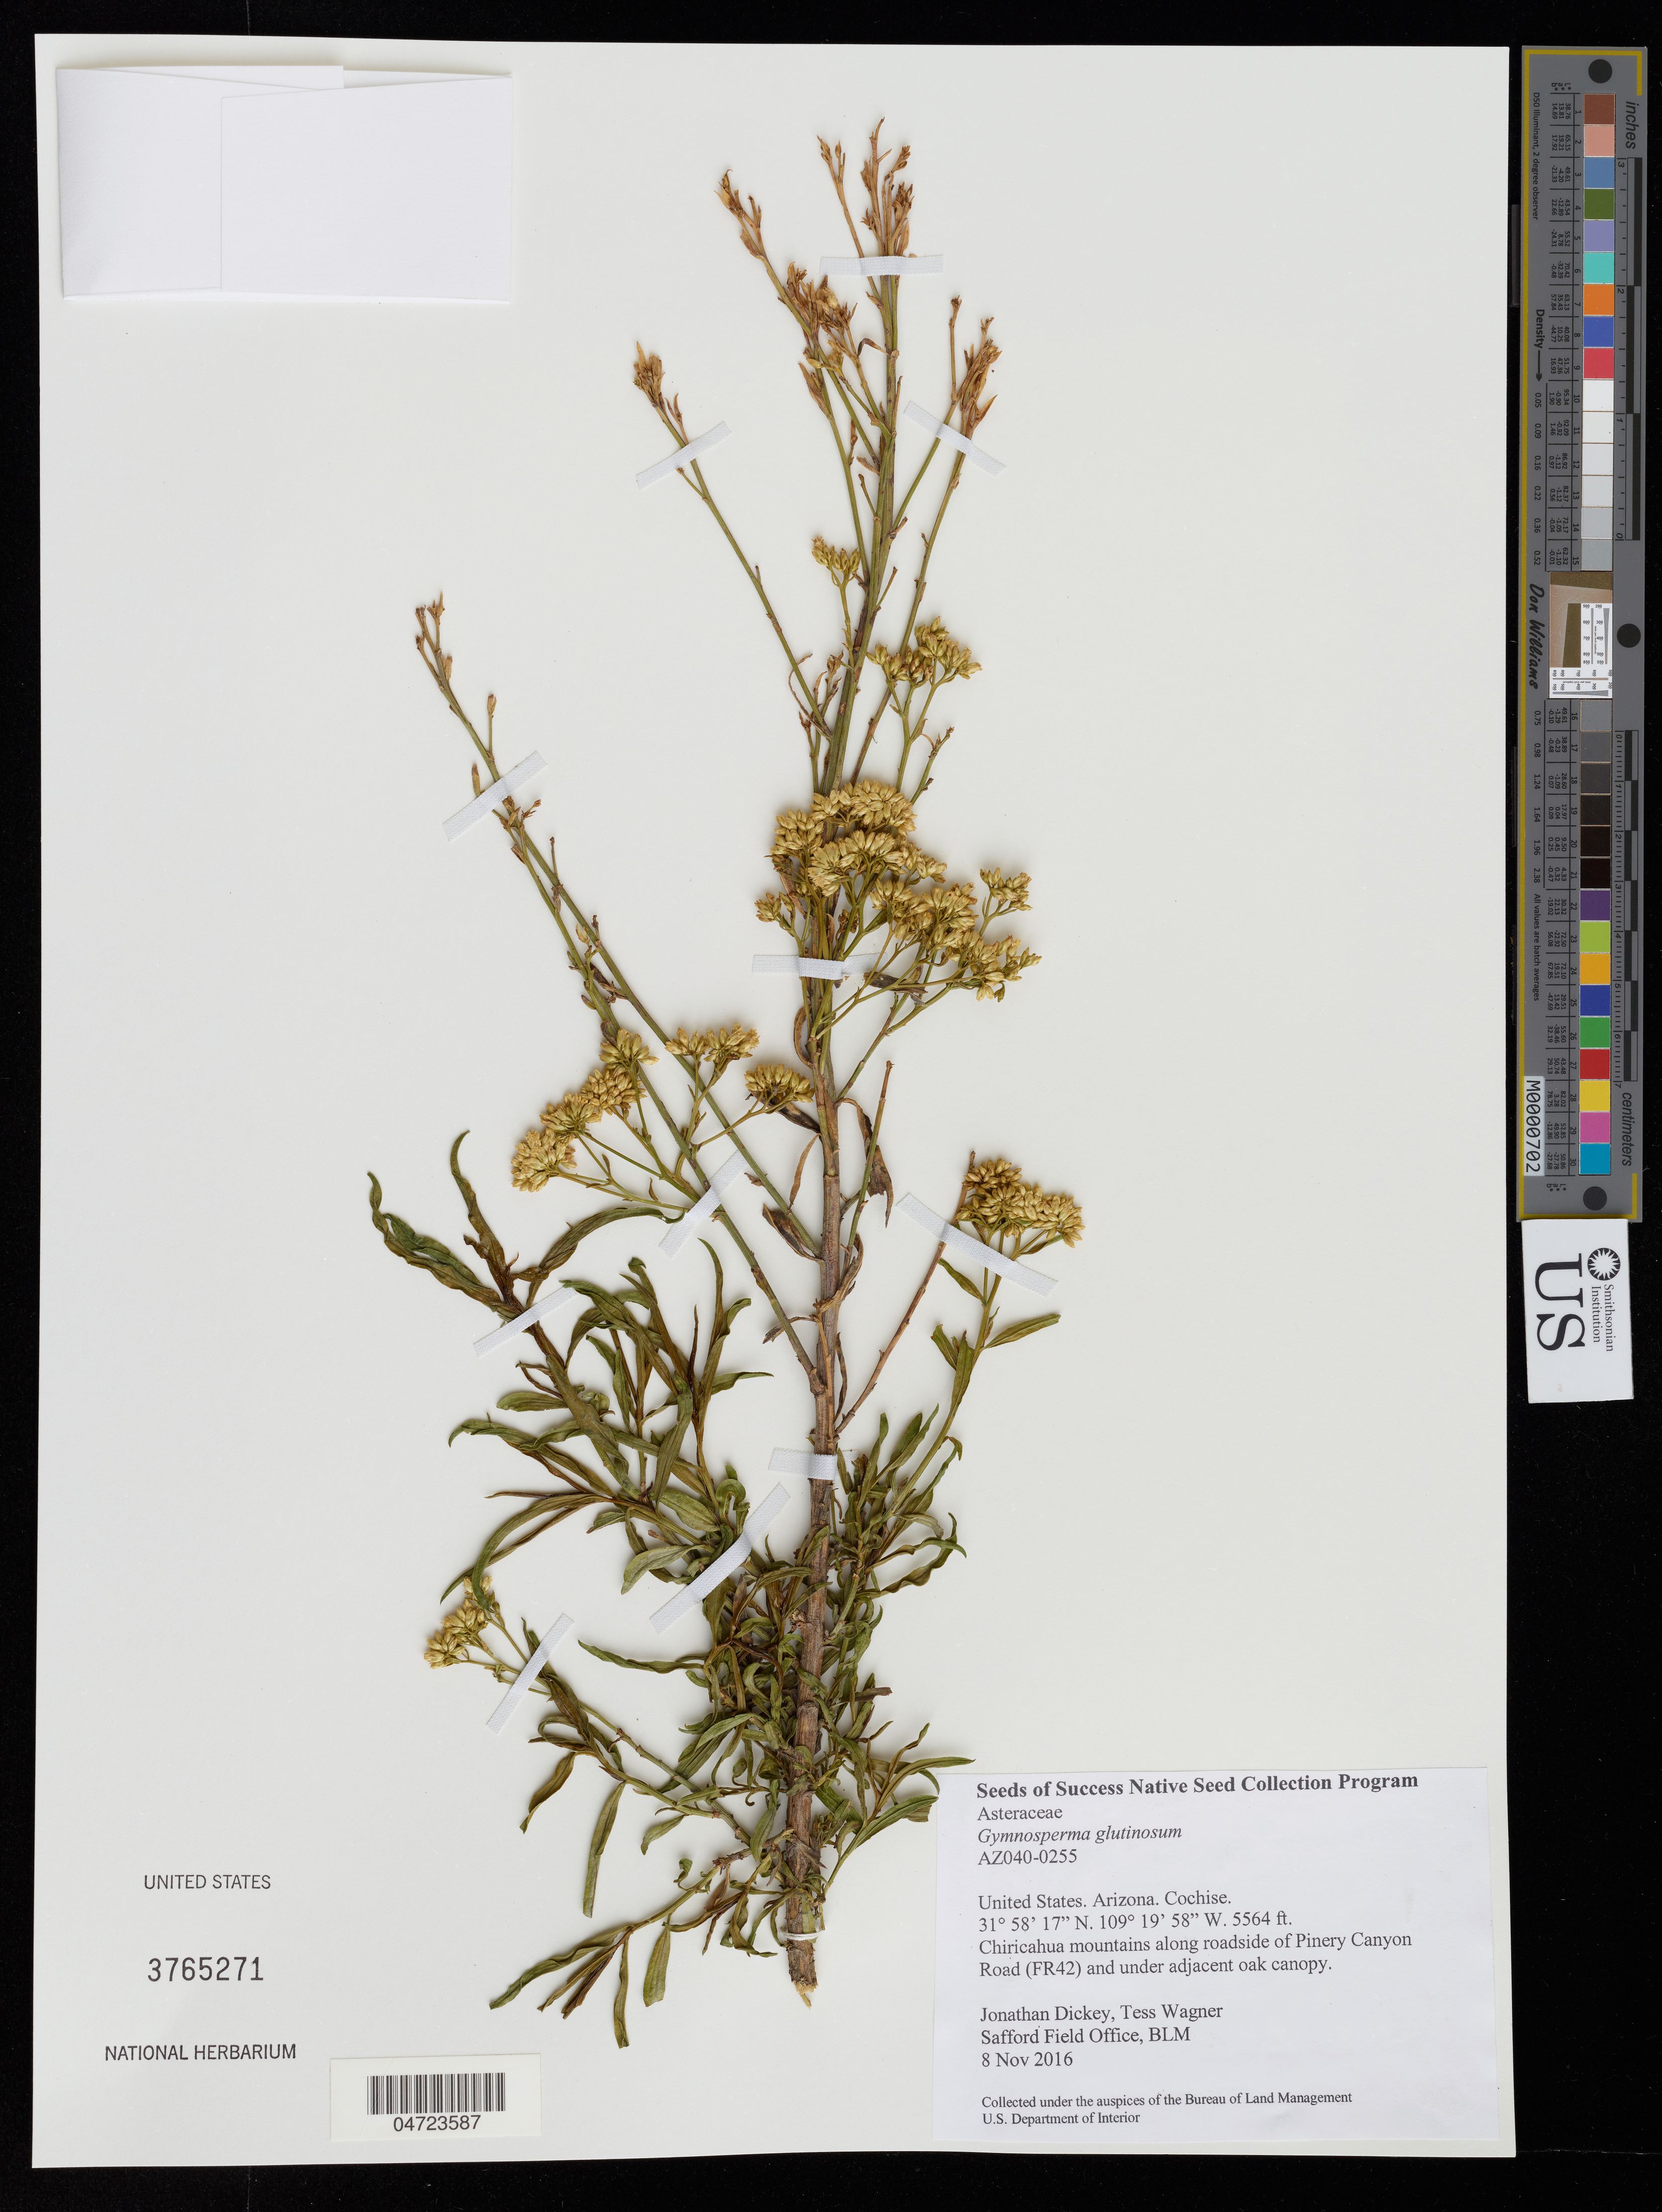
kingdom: Plantae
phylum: Tracheophyta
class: Magnoliopsida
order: Asterales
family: Asteraceae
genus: Gymnosperma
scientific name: Gymnosperma glutinosum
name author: (Spreng.) Less.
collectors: J. Dickey & T. Wagner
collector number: AZ040-0255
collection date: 2016-11-08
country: United States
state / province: Arizona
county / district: Cochise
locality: Cochise. Chiricahua mountains along roadside of Pinery Canyon Road (FR42) and under adjacent oak canopy.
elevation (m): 1696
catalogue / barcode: US 3765271